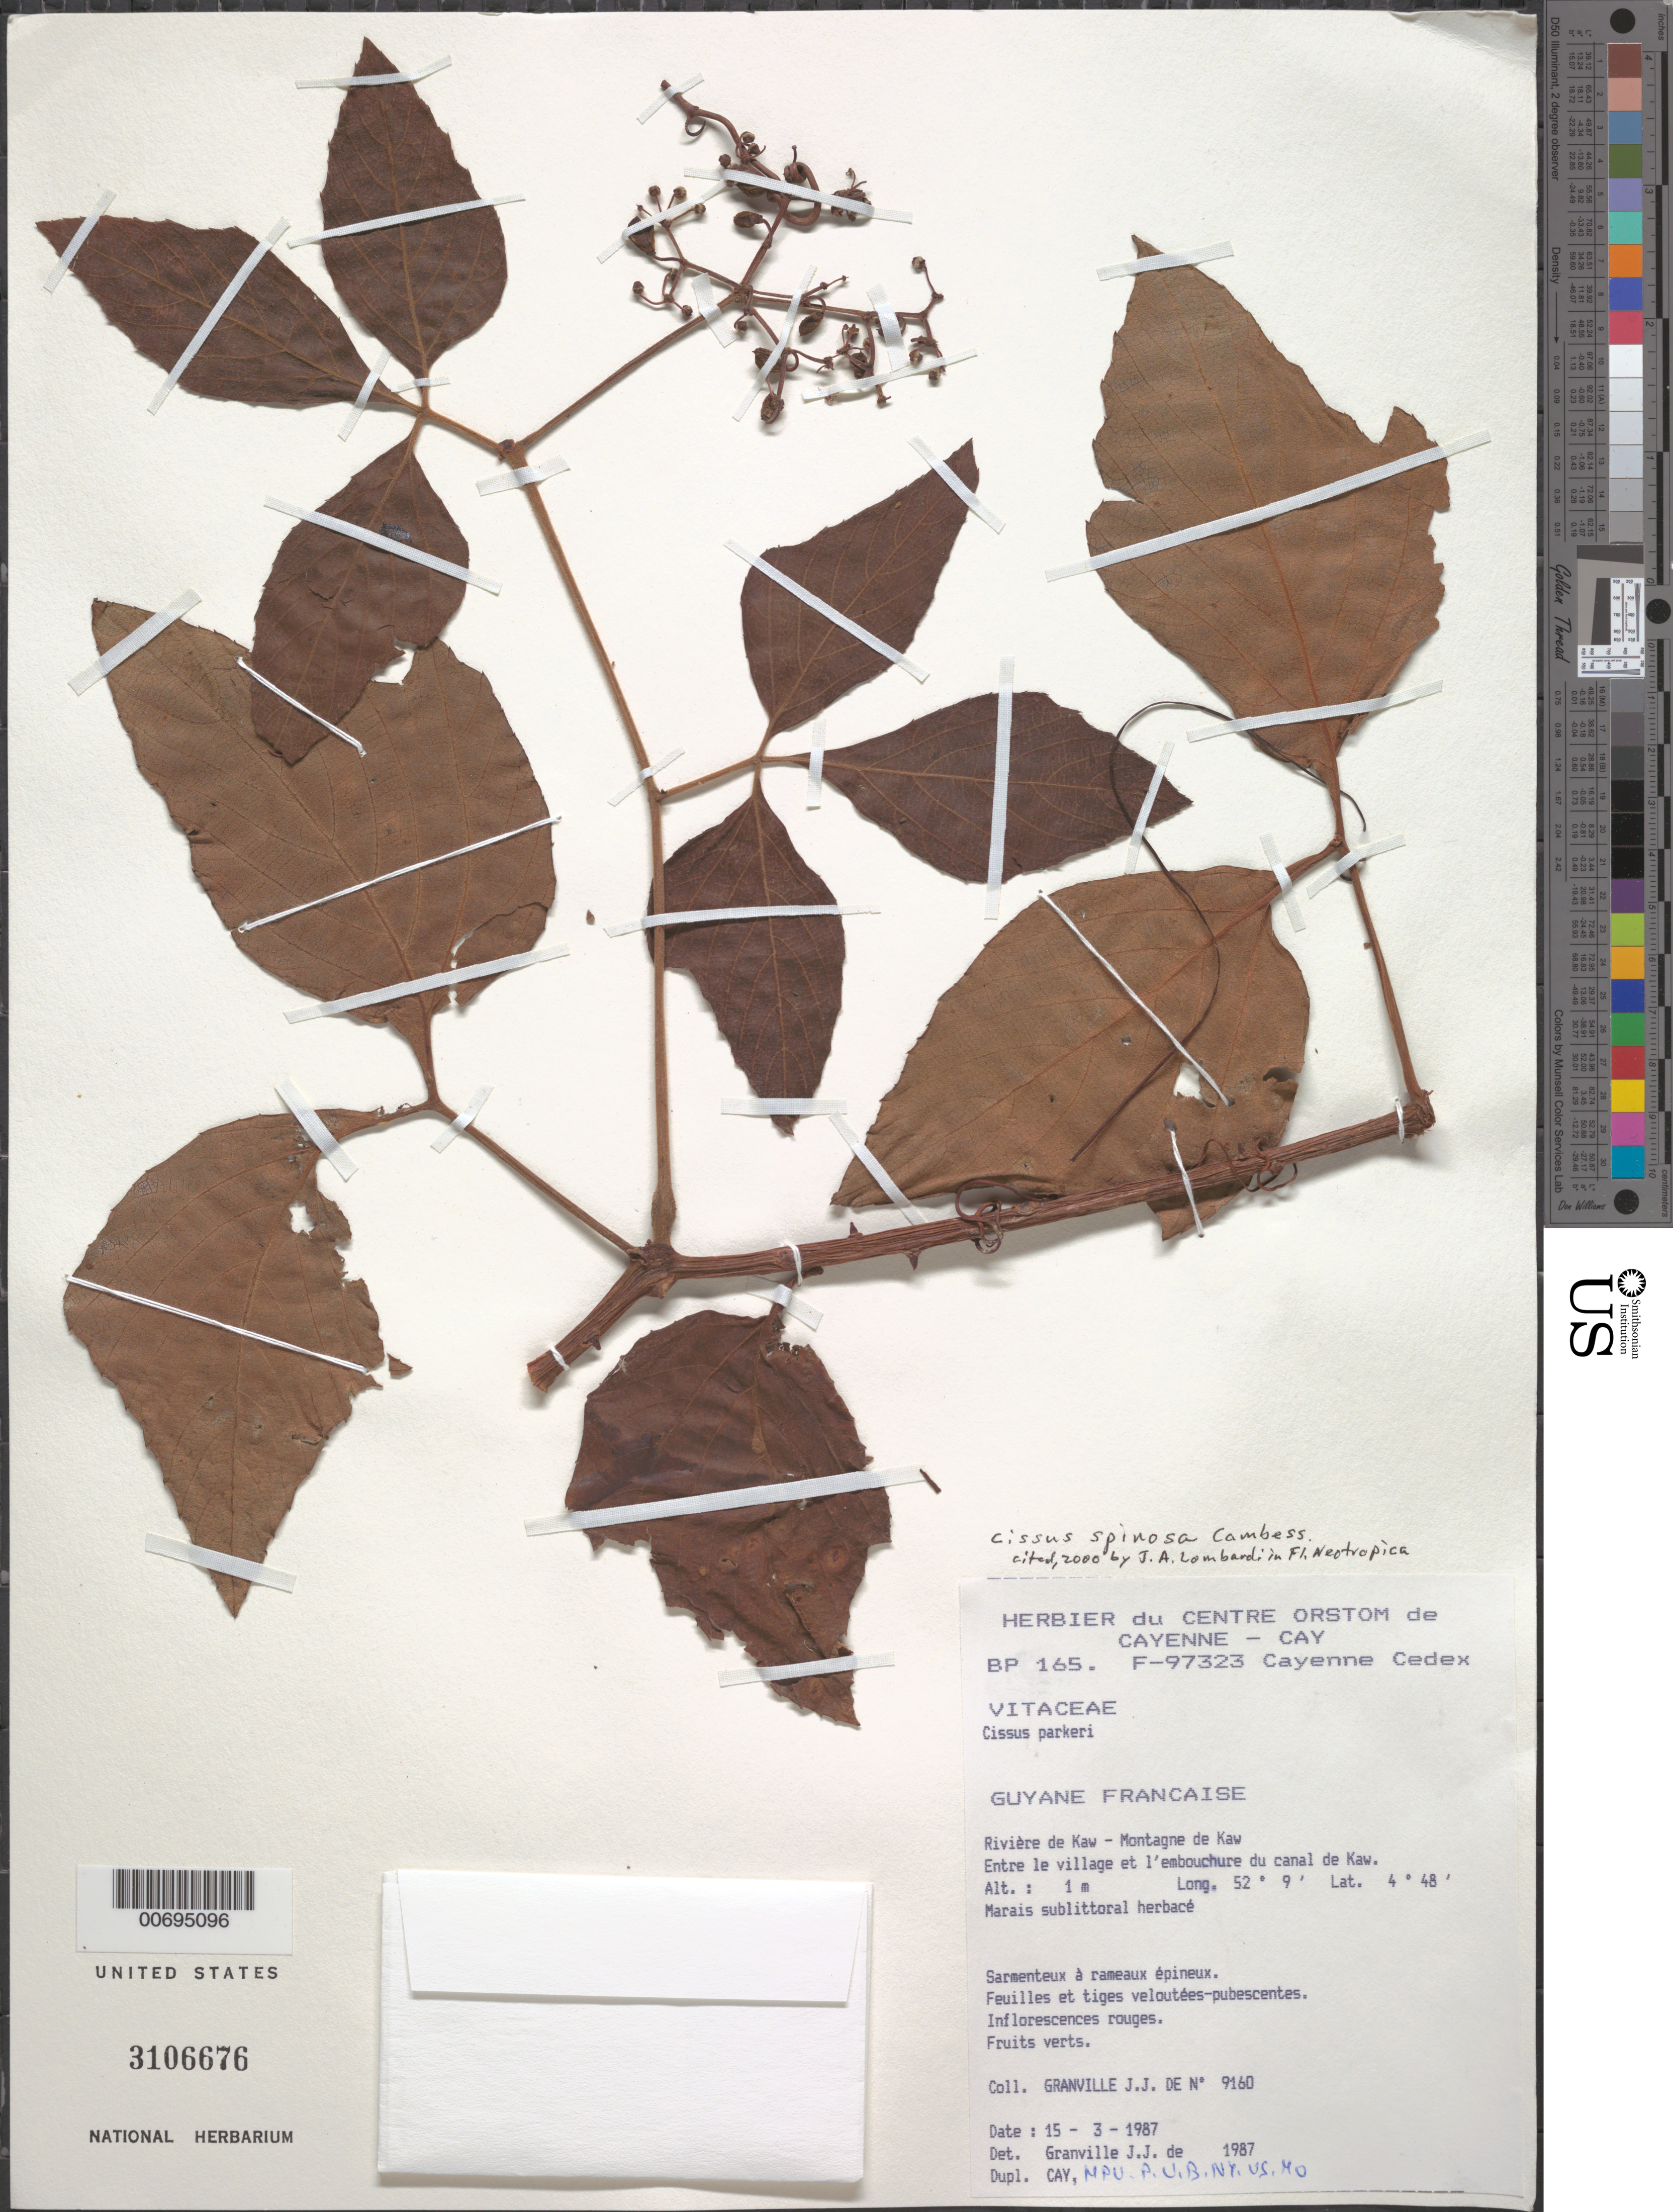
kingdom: Plantae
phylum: Tracheophyta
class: Magnoliopsida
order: Vitales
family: Vitaceae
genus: Cissus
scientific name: Cissus spinosa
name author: Cambess.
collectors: J.-J. de Granville et al.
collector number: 9160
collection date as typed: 15-Mar-87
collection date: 1987-03-15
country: French Guiana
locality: Rivière de Kaw, Montagne de Kaw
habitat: Marais sublittoral herbace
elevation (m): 1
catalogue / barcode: US 3106676